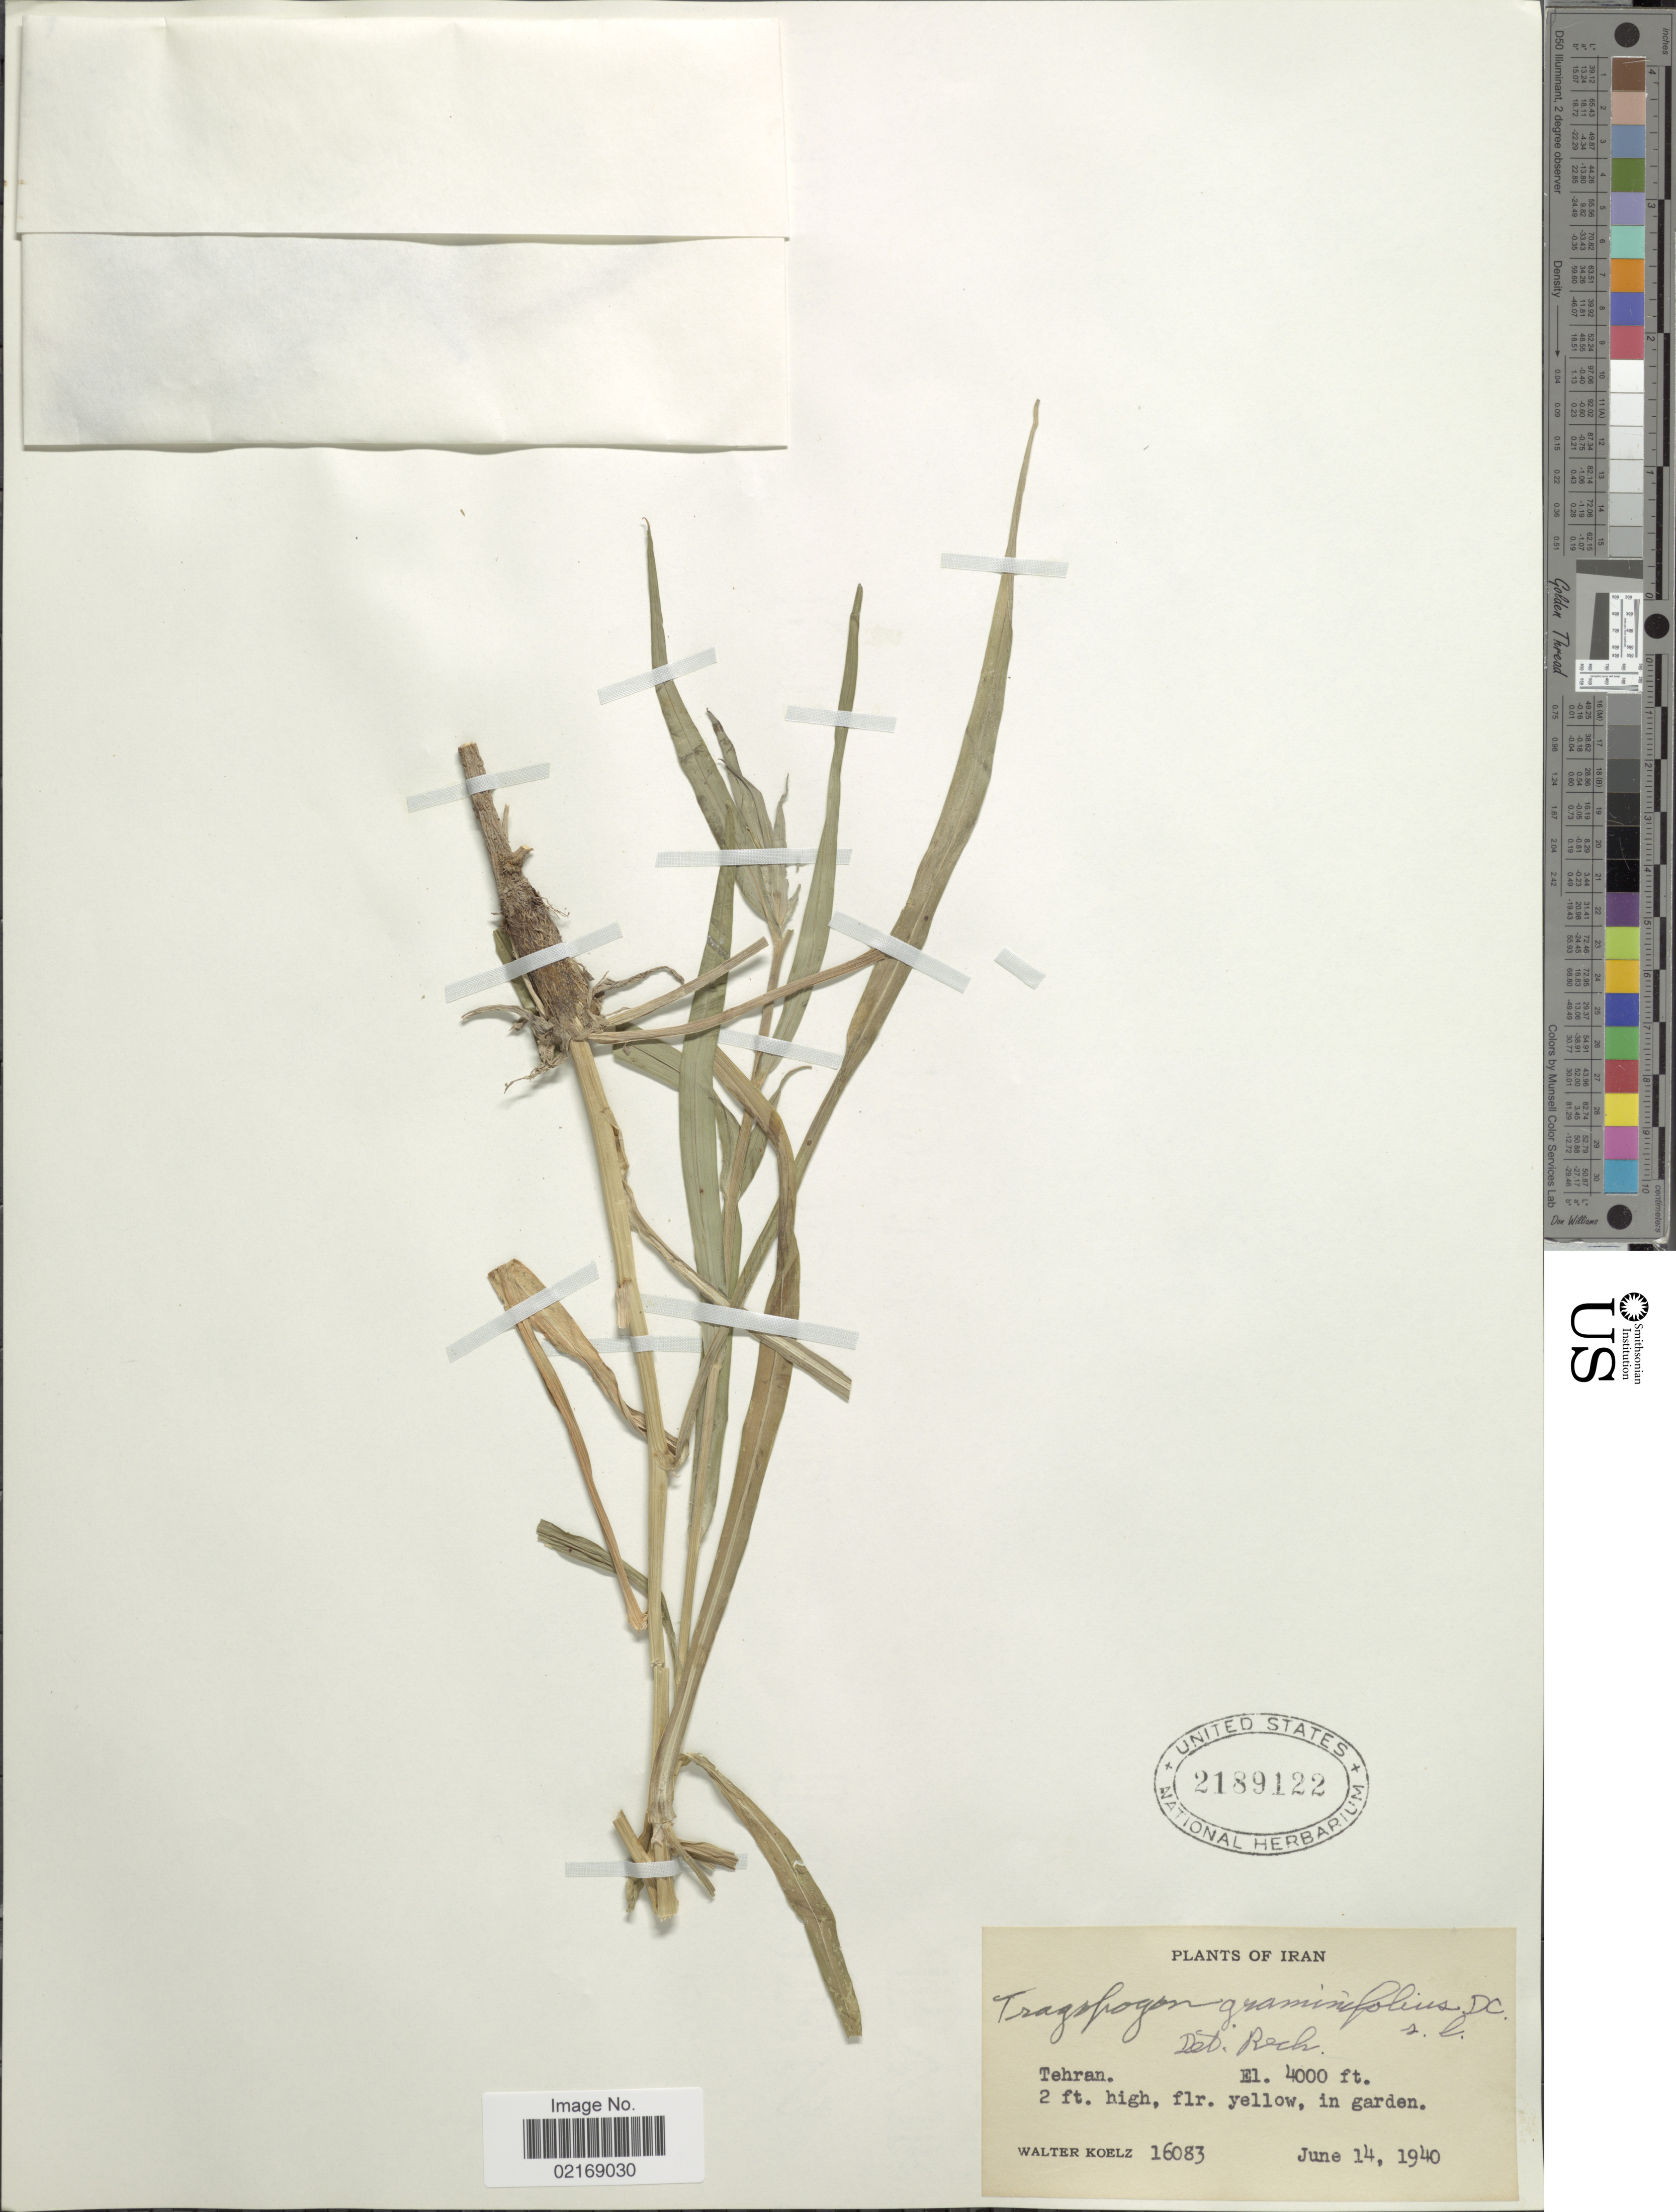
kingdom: Plantae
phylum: Tracheophyta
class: Magnoliopsida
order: Asterales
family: Asteraceae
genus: Tragopogon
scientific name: Tragopogon graminifolius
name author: DC.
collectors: W. N. Koelz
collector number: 16083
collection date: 1940-06-14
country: Iran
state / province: Tehran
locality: In garden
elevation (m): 1219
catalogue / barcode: US 2189122